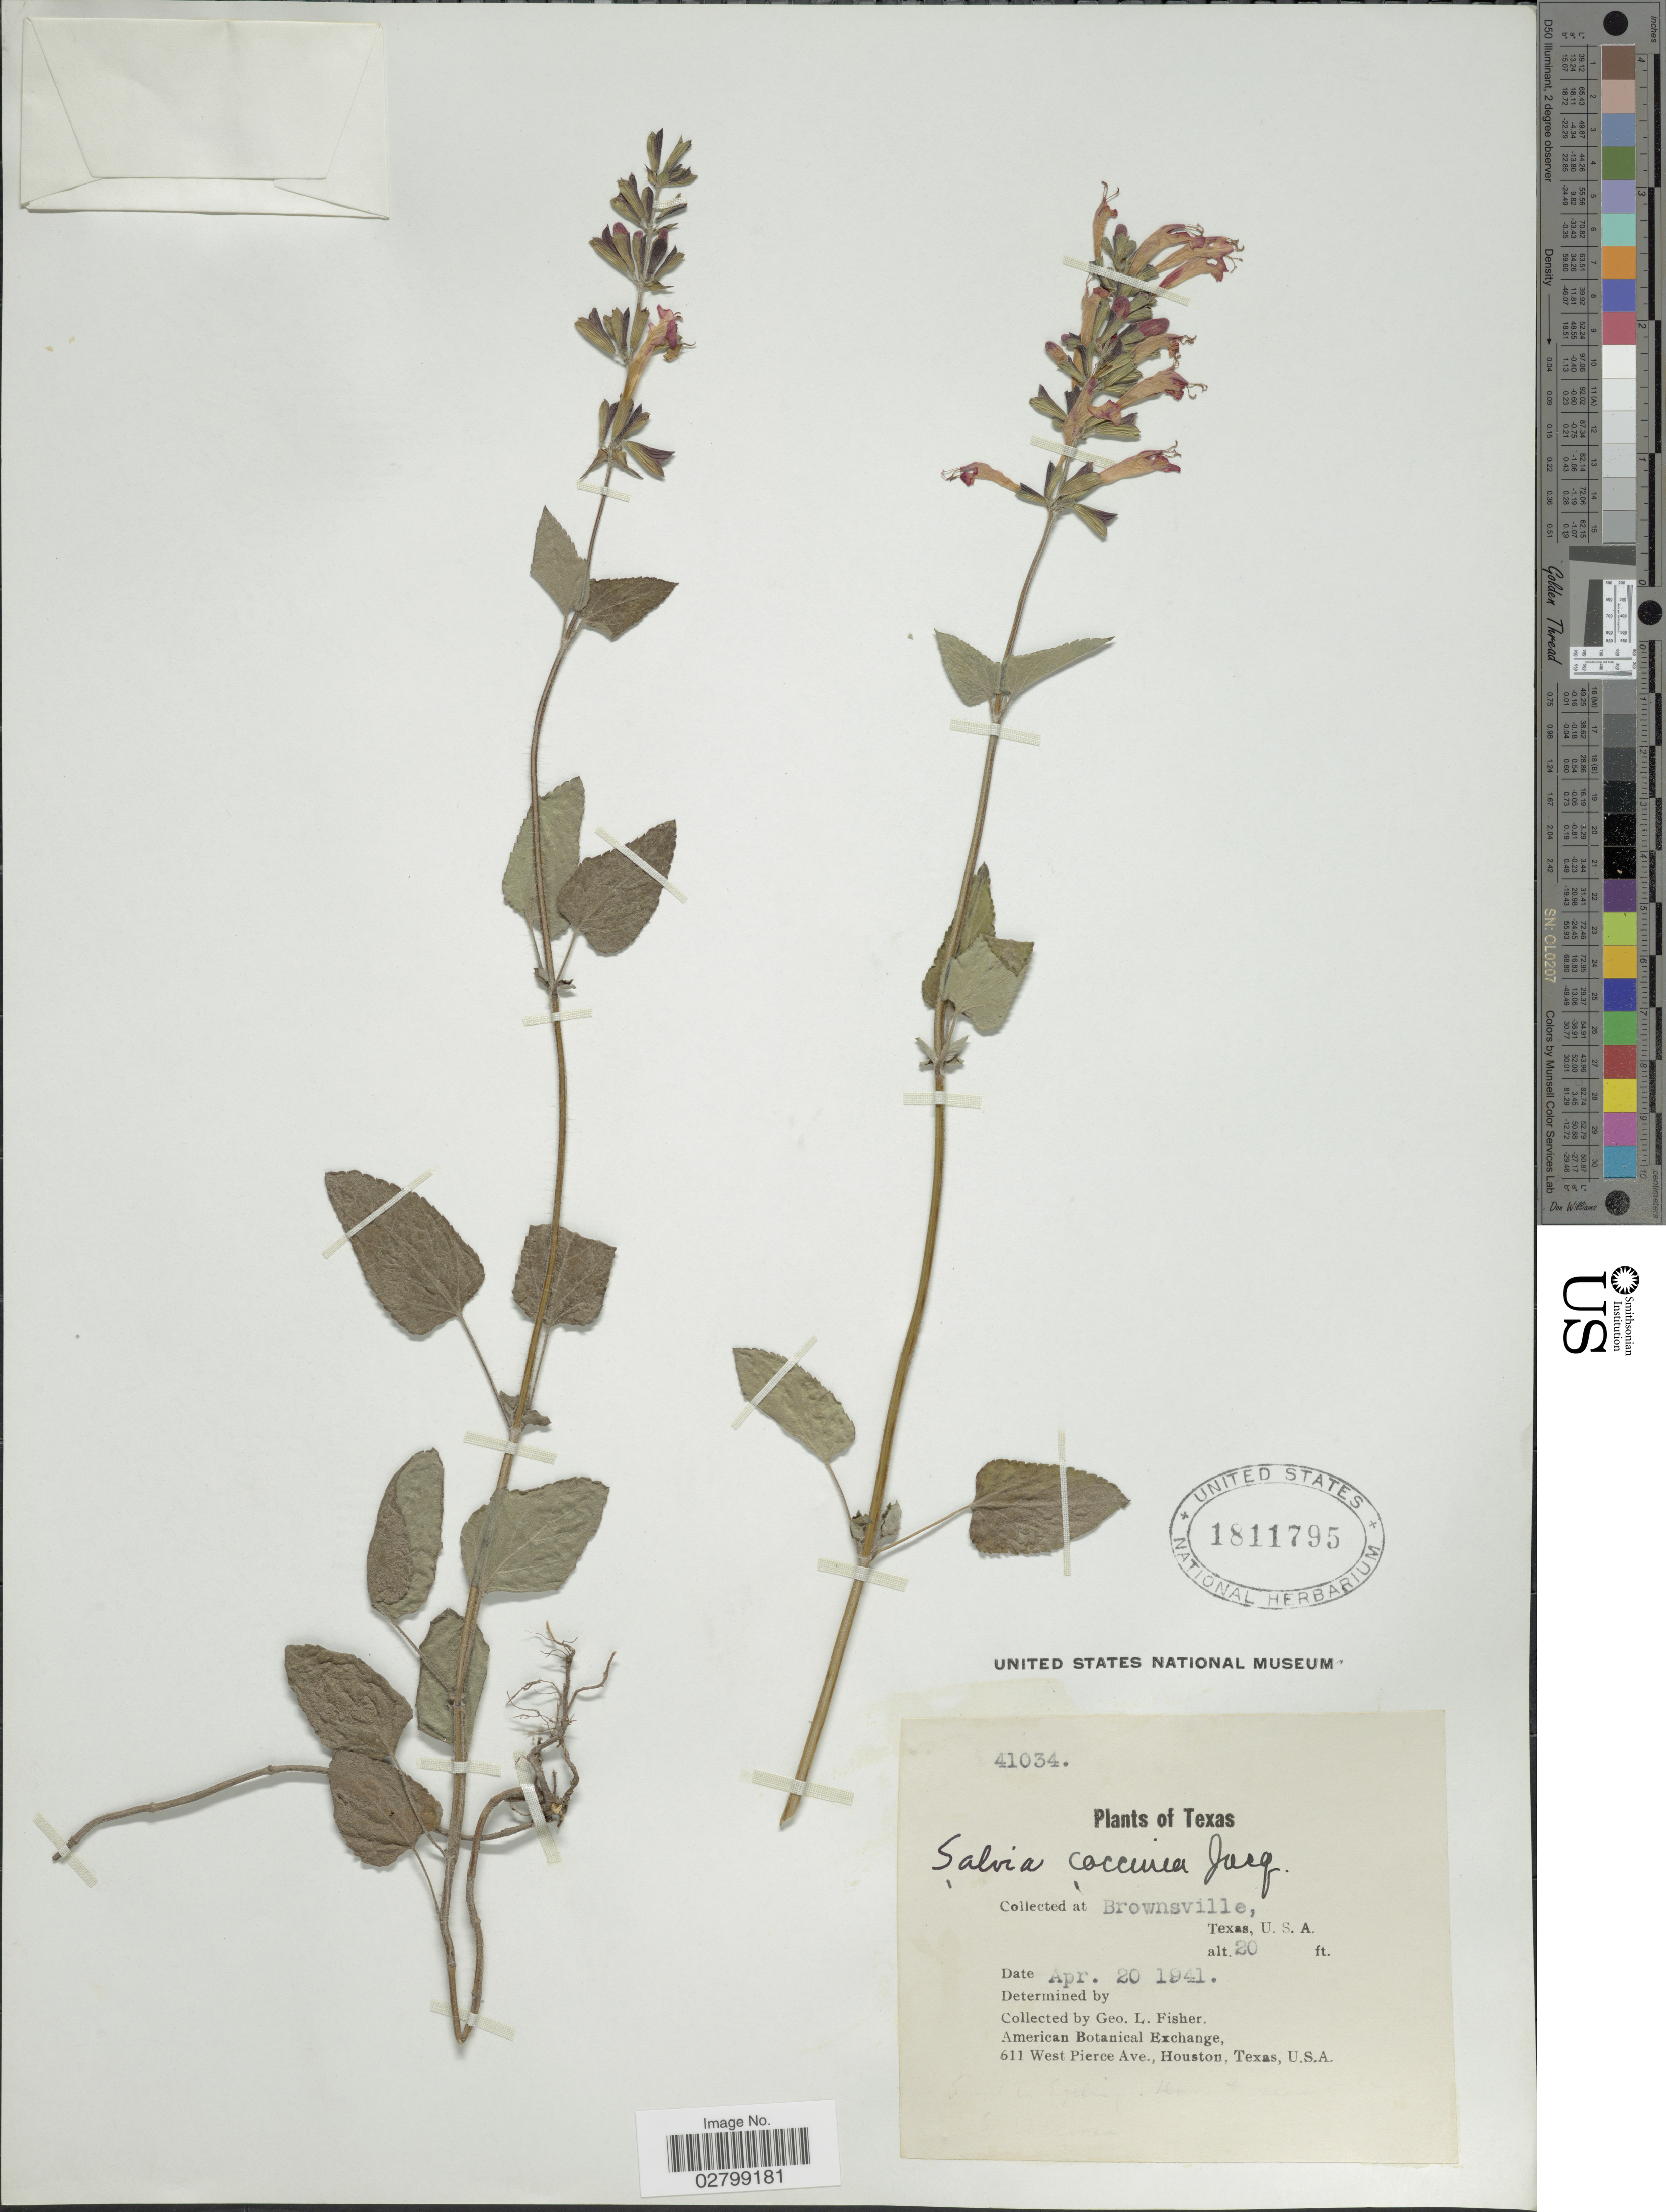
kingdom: Plantae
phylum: Tracheophyta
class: Magnoliopsida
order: Lamiales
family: Lamiaceae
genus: Salvia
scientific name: Salvia coccinea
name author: Etlinger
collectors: G. L. Fisher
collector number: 41034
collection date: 1941-04-20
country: United States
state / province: Texas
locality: Brownsville.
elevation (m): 6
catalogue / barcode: US 1811795